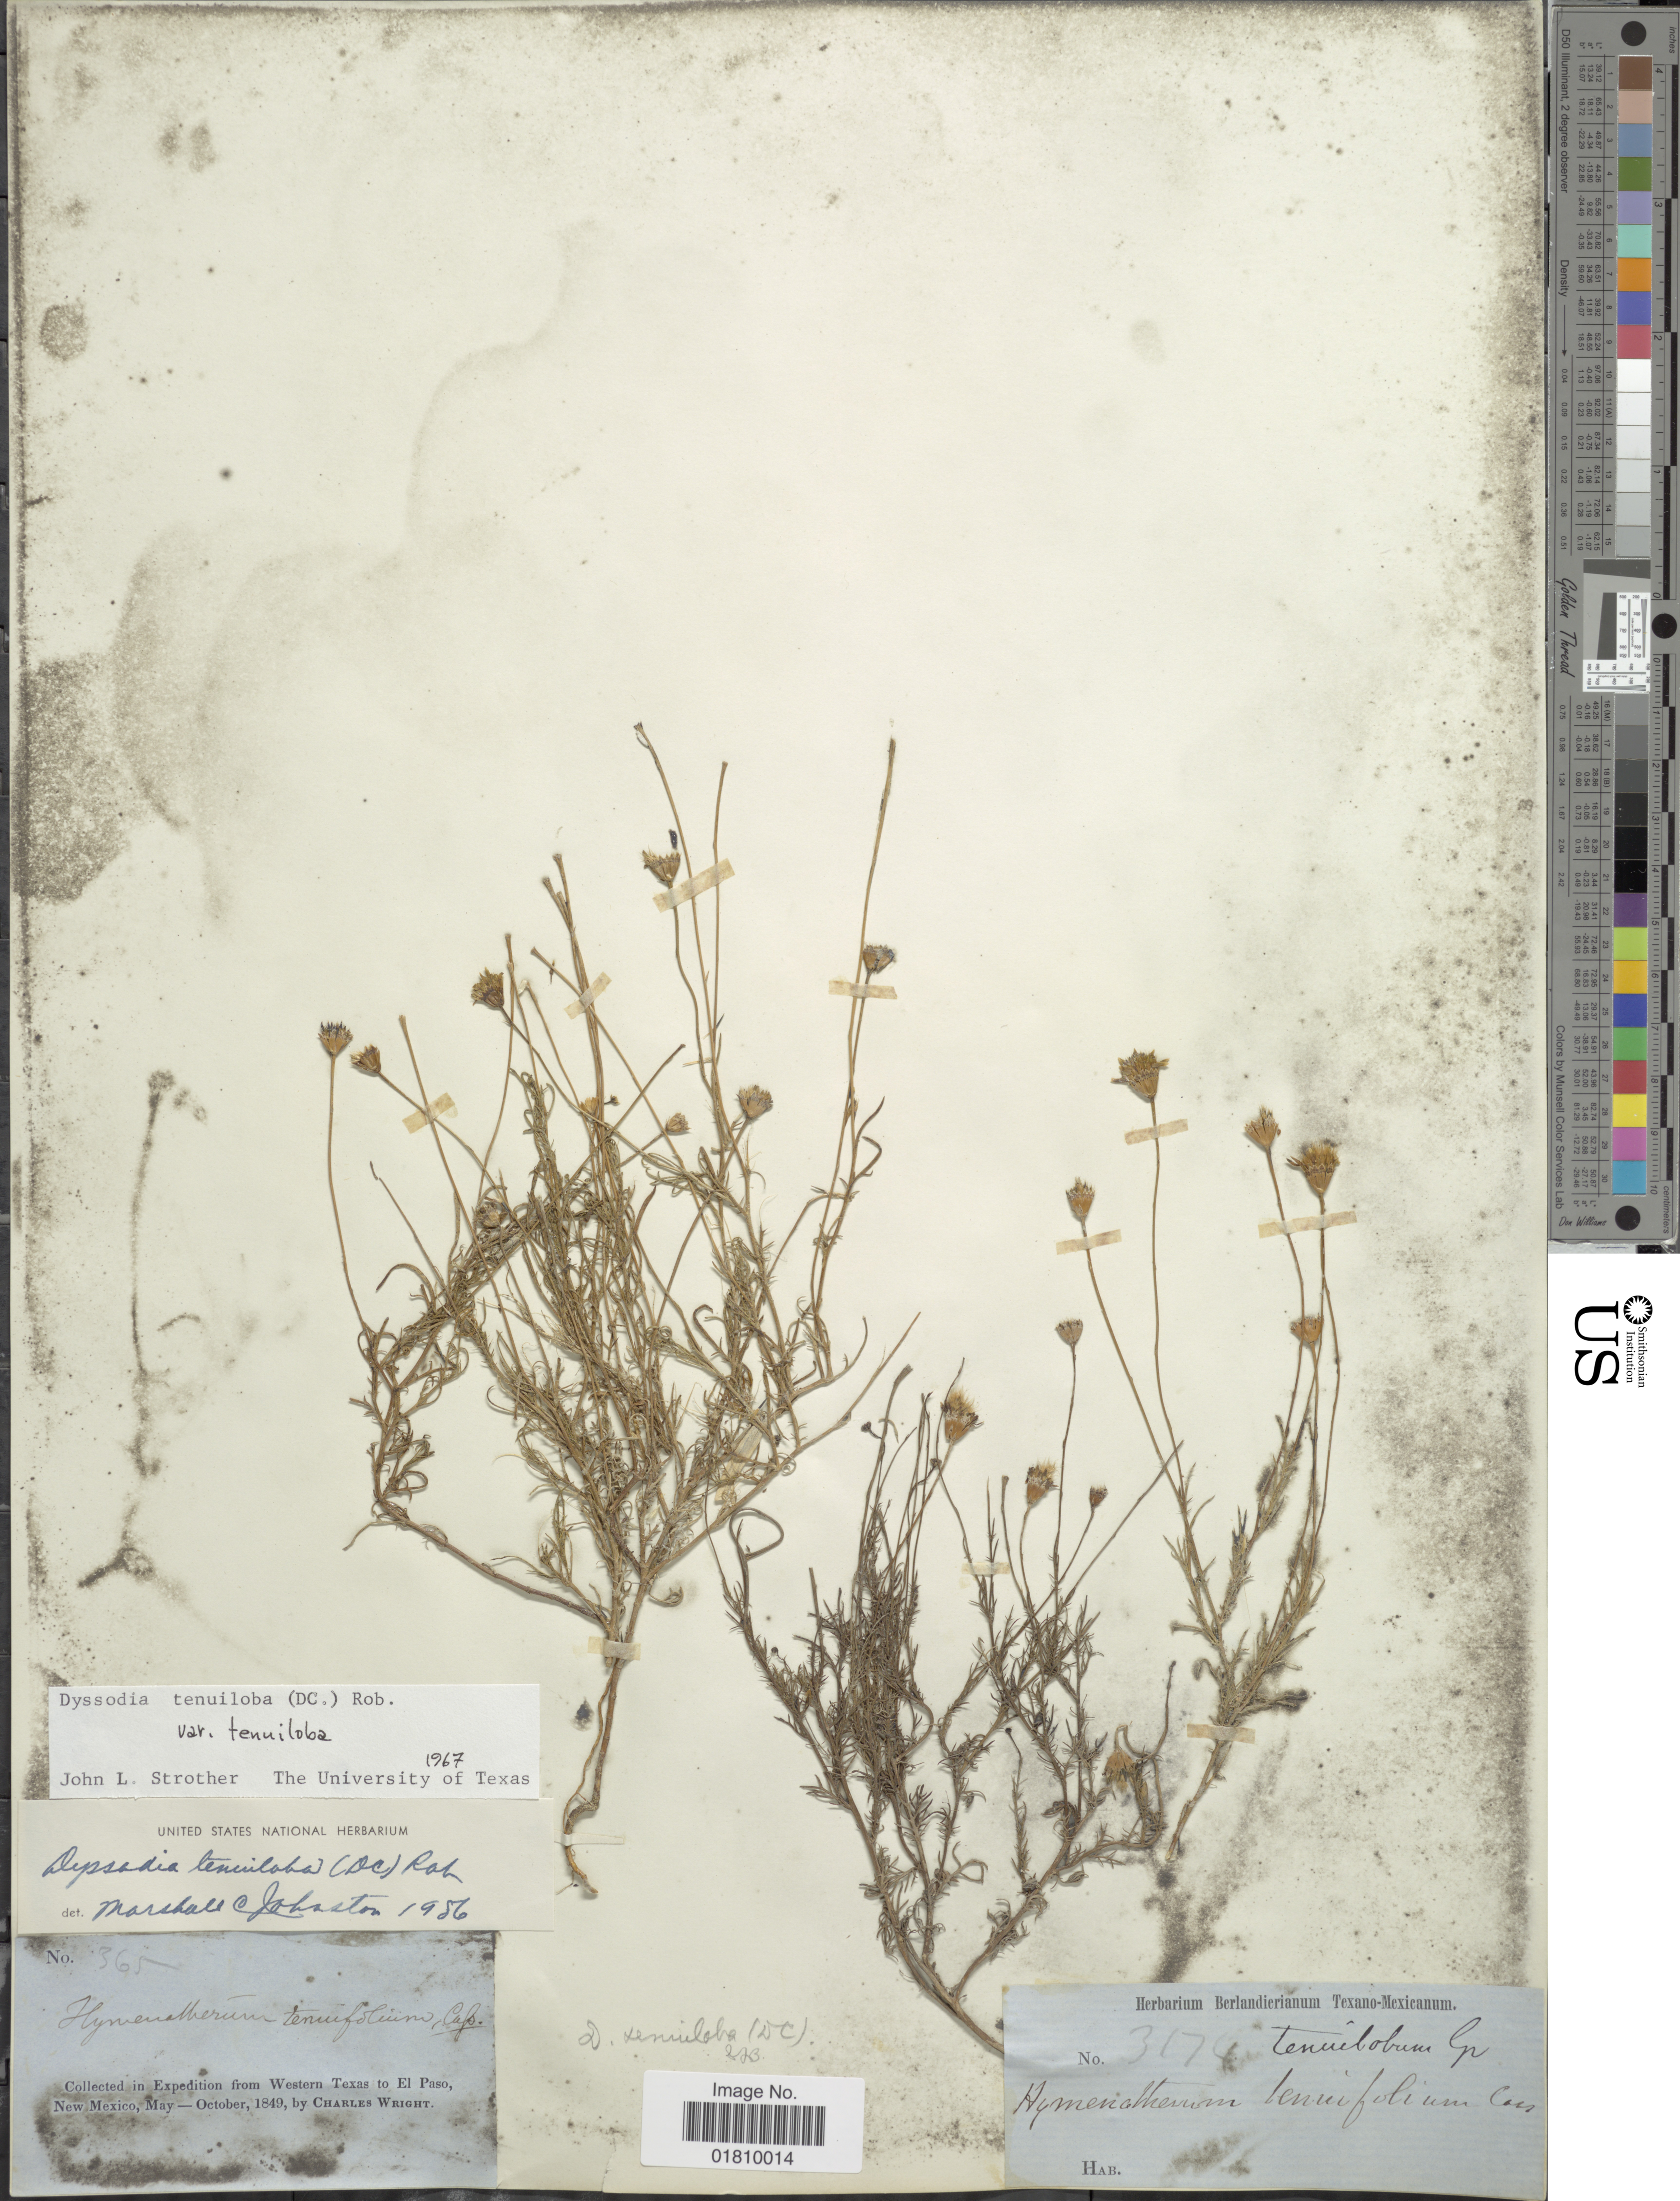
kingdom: Plantae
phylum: Tracheophyta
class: Magnoliopsida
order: Asterales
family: Asteraceae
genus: Thymophylla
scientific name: Thymophylla tenuiloba var. tenuiloba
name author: (DC.) Small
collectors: C. H. Wright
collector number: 365/3174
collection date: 1849-05/1849-10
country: United States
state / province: Texas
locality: Western Texas to El Paso, New Mexico